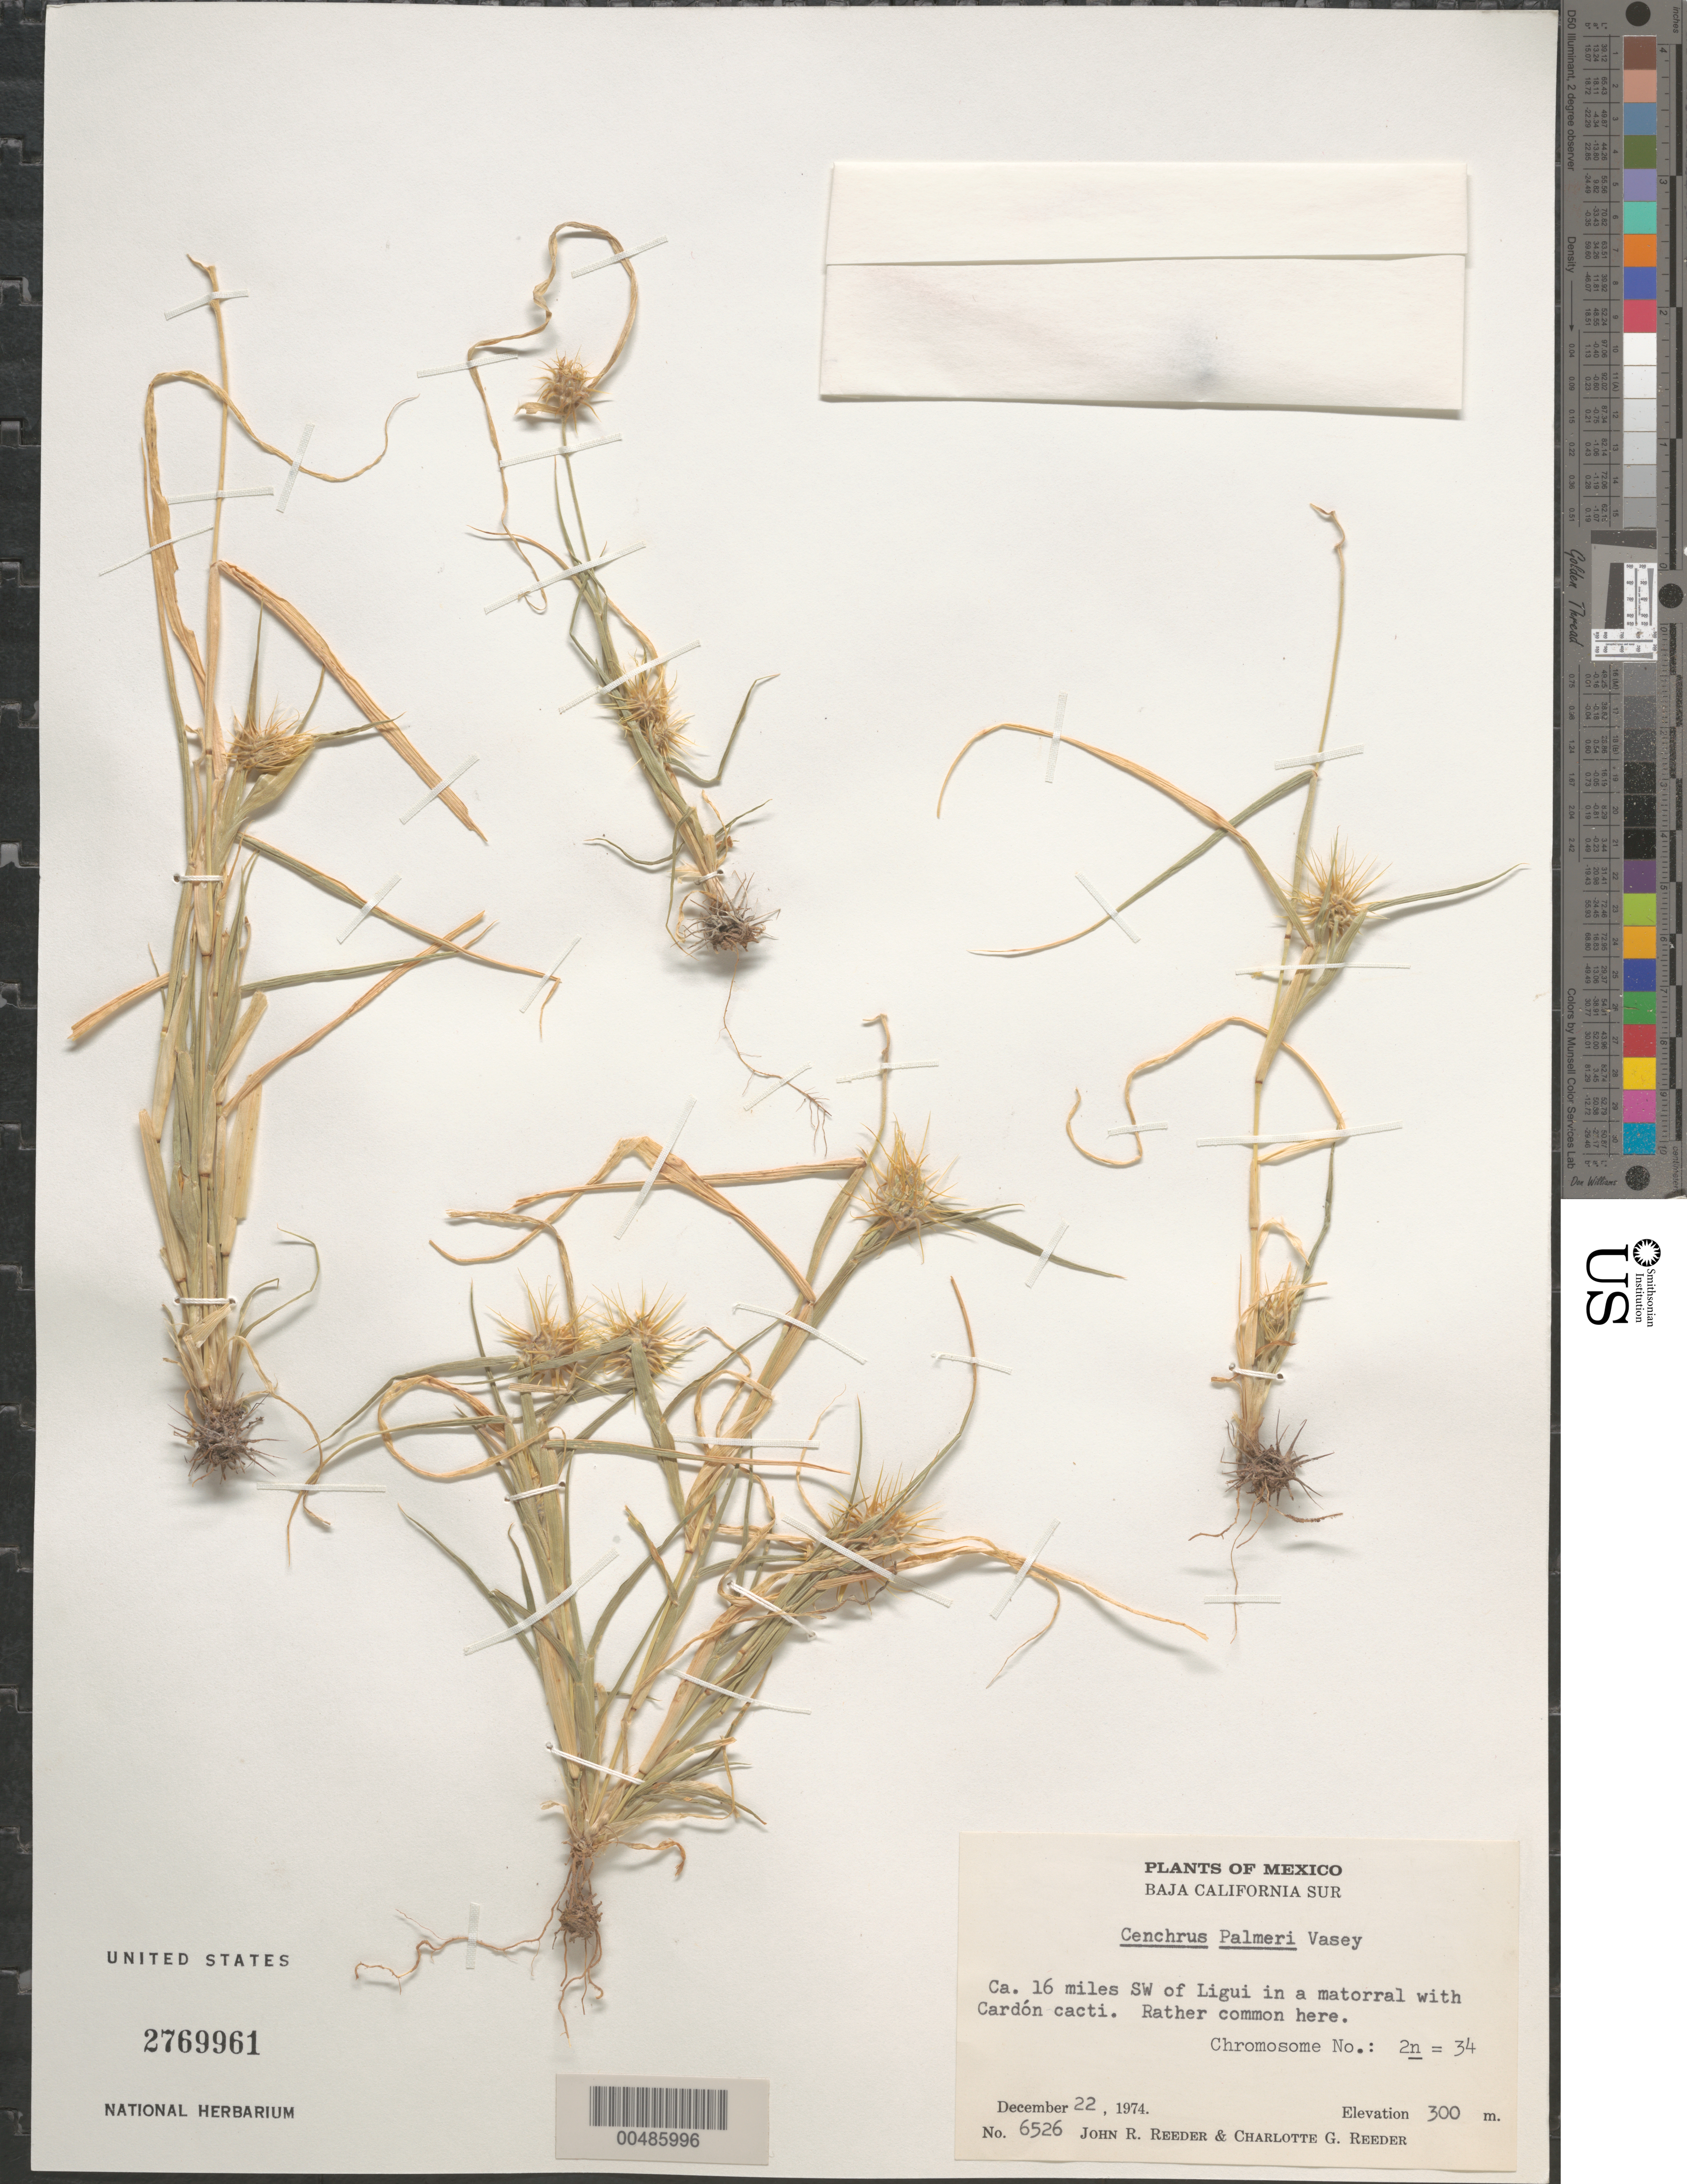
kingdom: Plantae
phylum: Tracheophyta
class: Liliopsida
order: Poales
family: Poaceae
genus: Cenchrus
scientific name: Cenchrus palmeri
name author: Vasey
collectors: J. R. Reeder & C. G. Reeder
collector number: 6526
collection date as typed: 22 Dec 1974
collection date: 1974-12-22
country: Mexico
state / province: Baja California Sur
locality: About 16 mi SW of Ligui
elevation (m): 300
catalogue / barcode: US 2769961